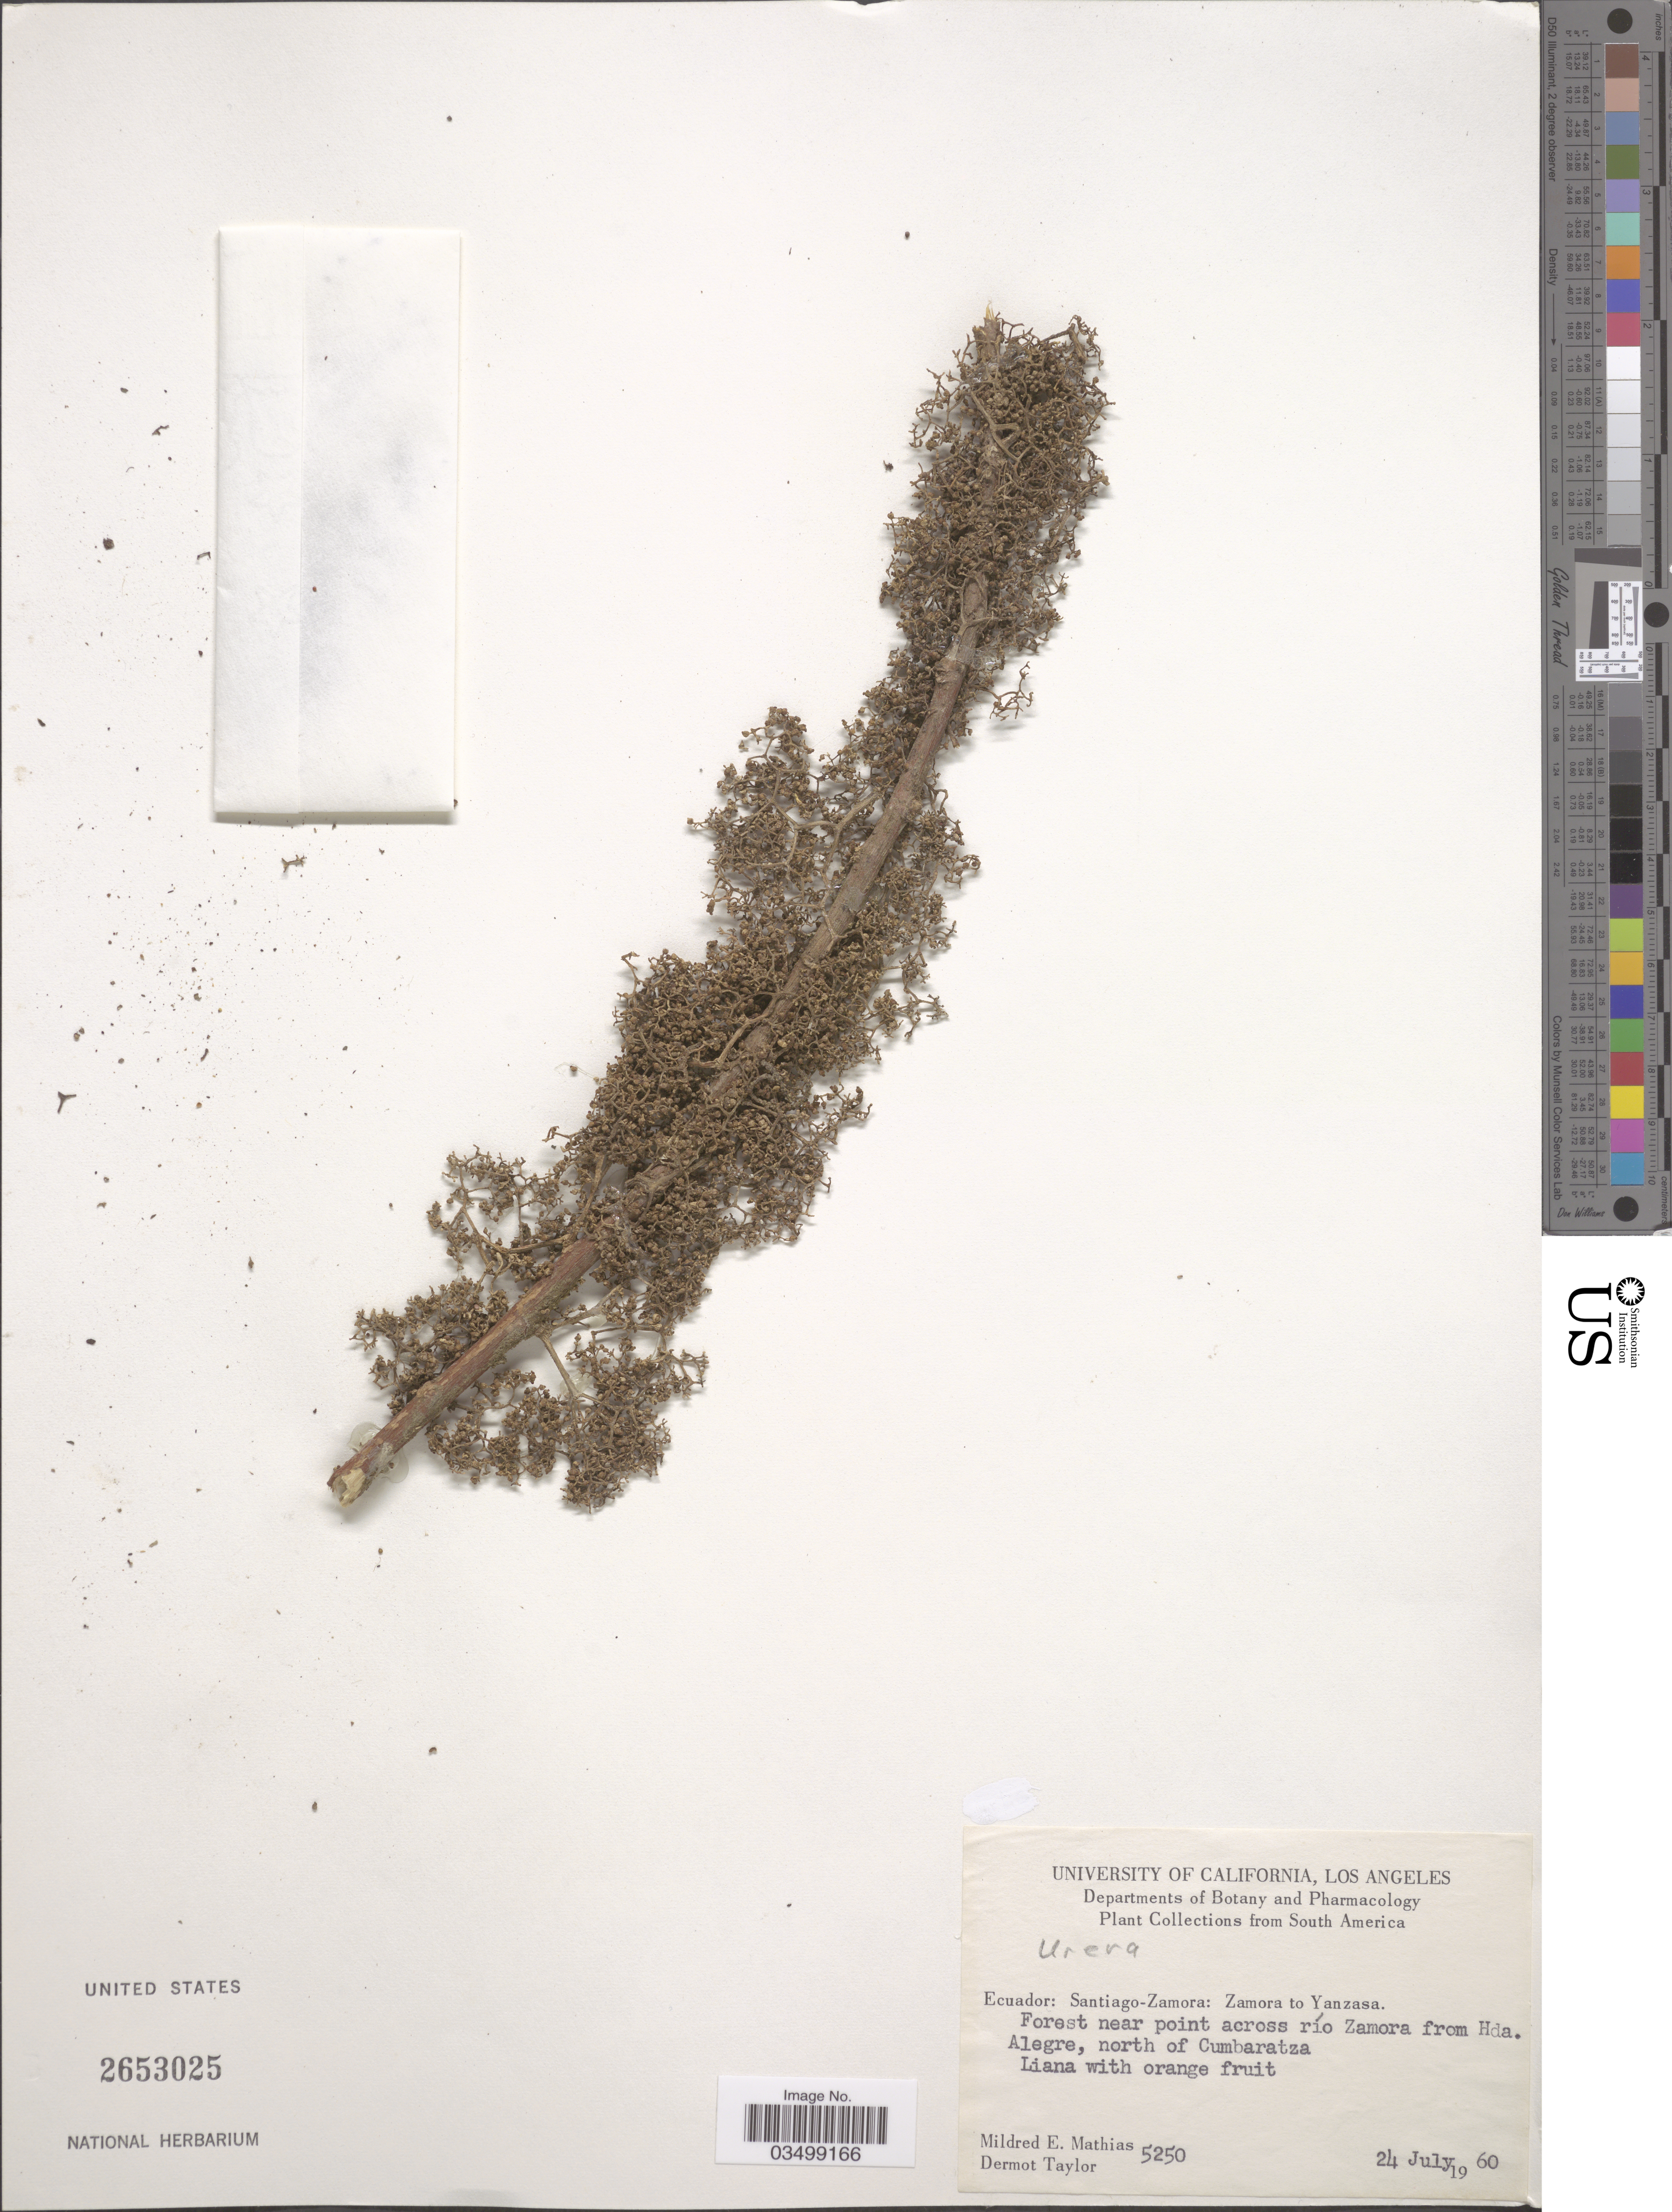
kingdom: Plantae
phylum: Tracheophyta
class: Magnoliopsida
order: Rosales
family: Urticaceae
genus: Urera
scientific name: Urera sp.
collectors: M. E. Mathias & D. Taylor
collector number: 5250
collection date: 1960-07-24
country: Ecuador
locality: Santiago-Zamora: Zamora to Yanzasa. Forest near point across río Zamora from Hda. Alegre, north of Cumbaratza.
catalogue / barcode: US 2653025